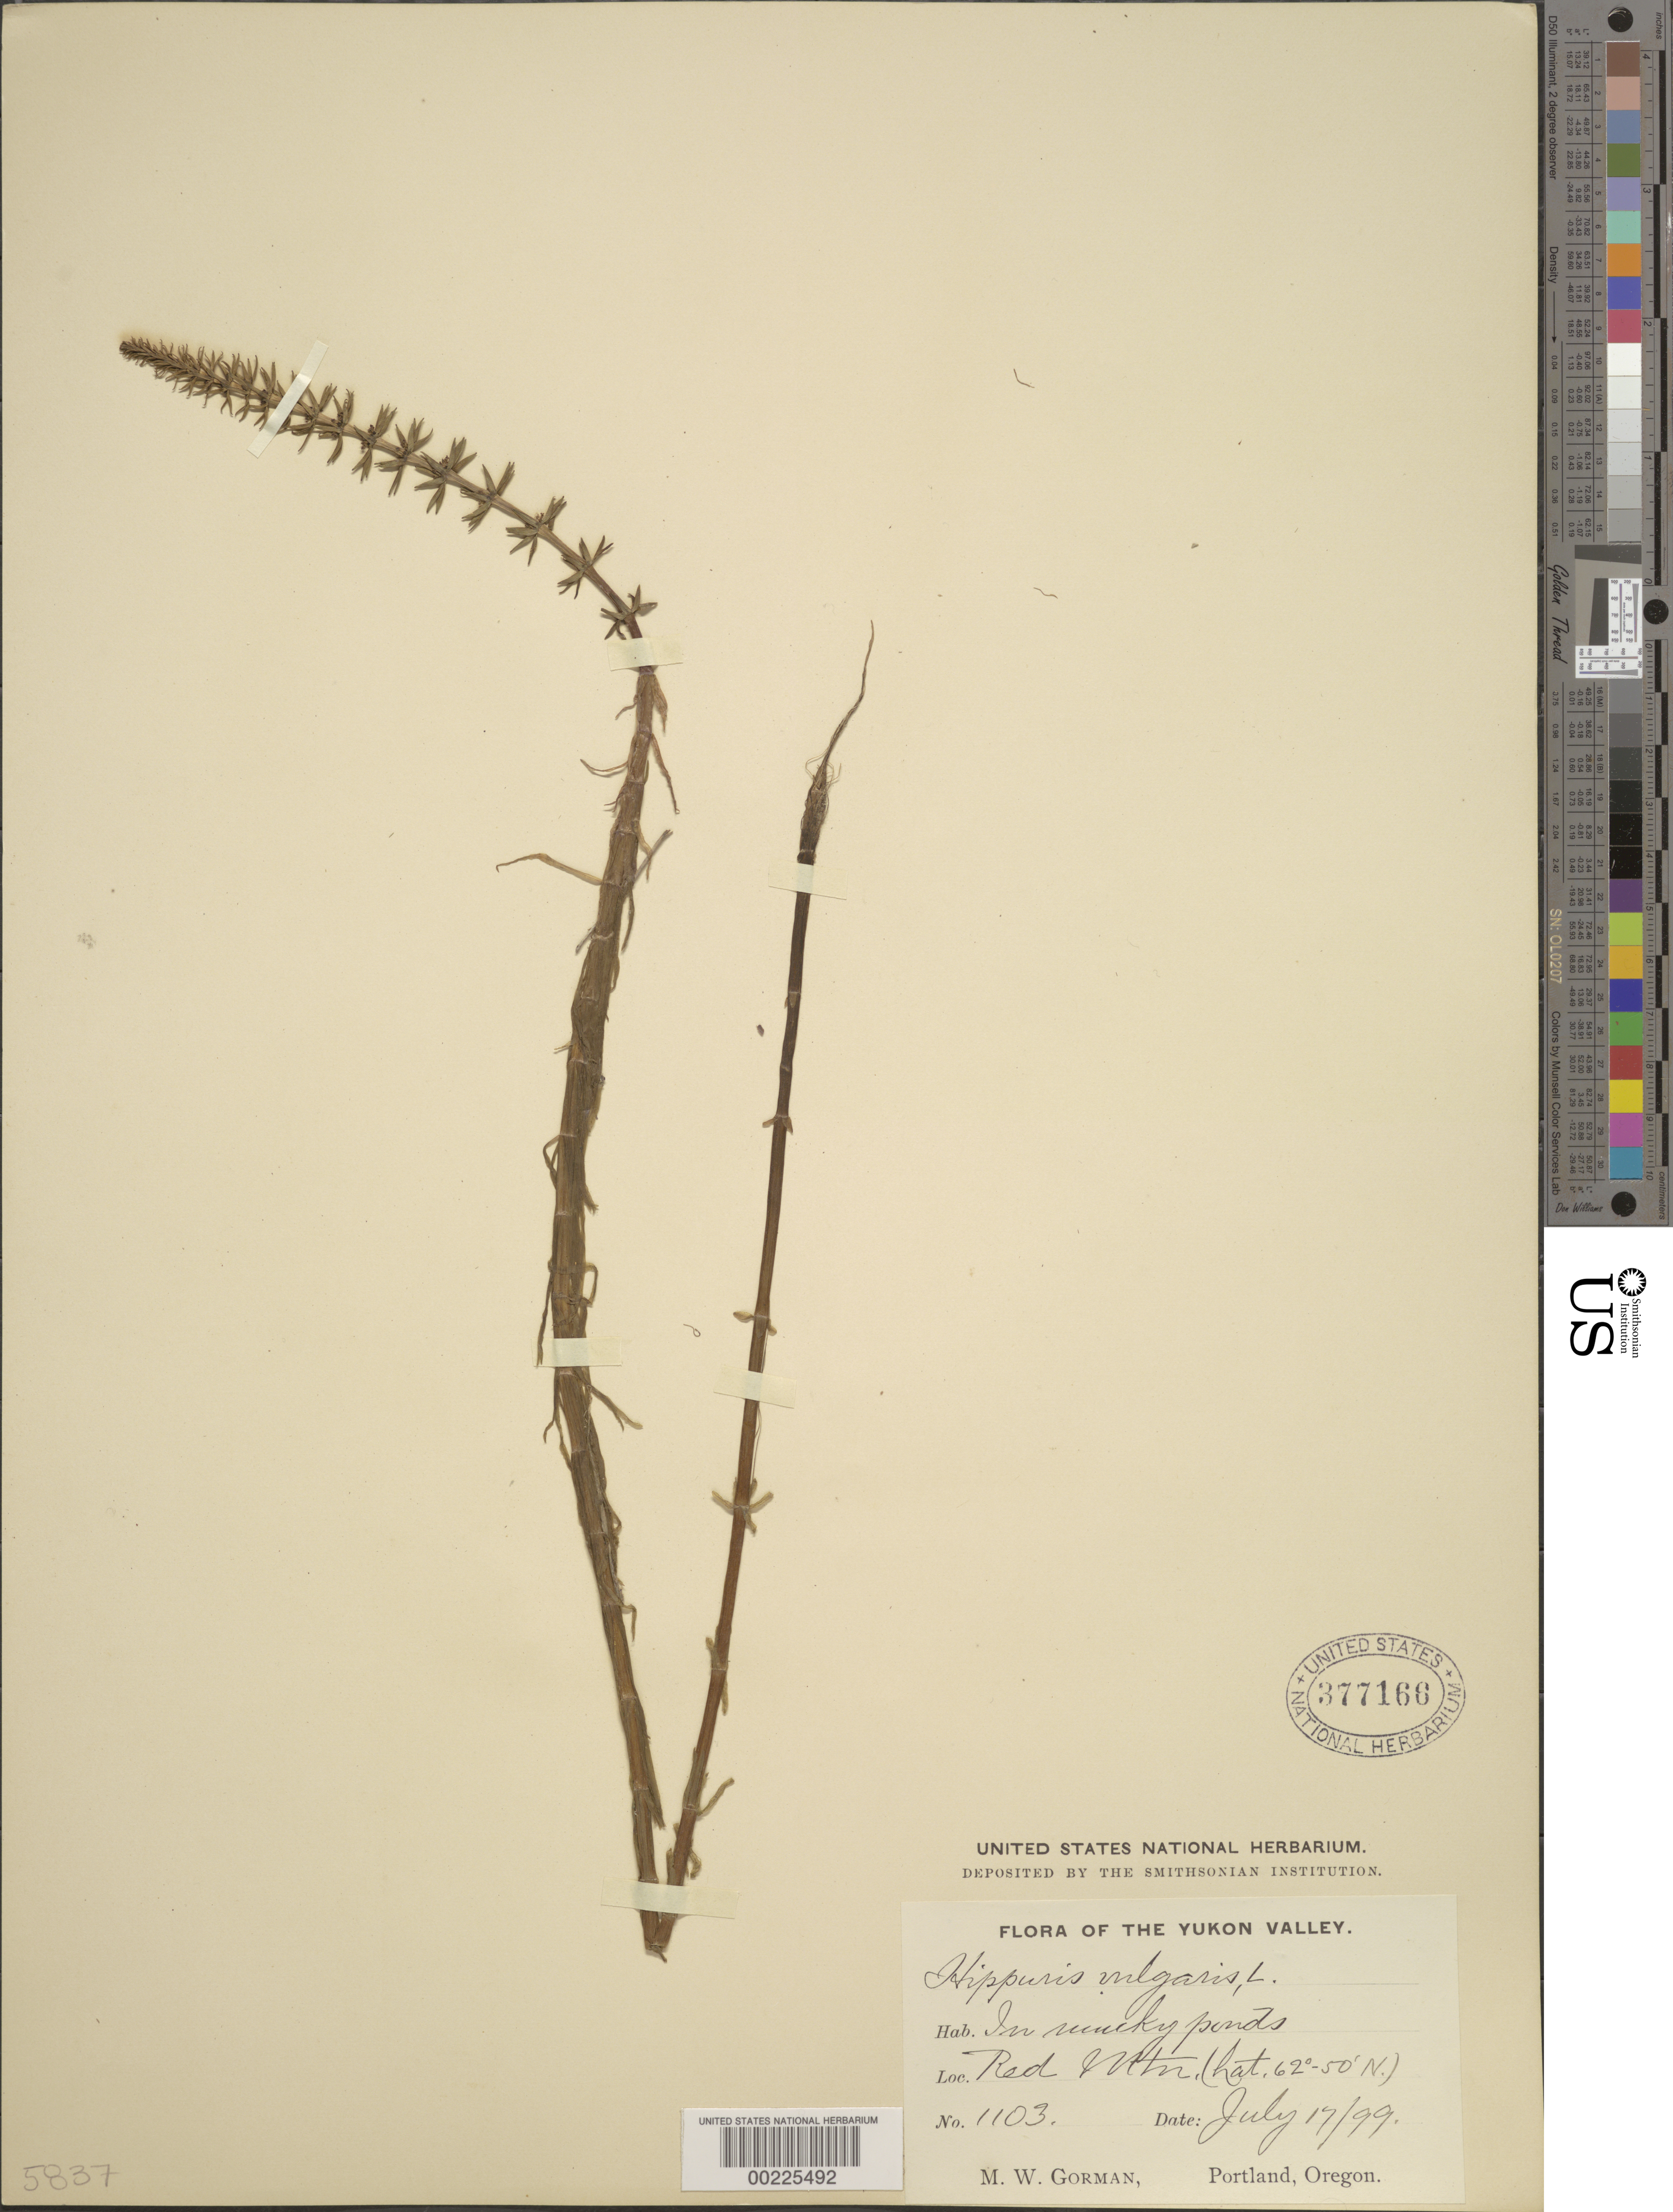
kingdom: Plantae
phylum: Tracheophyta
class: Magnoliopsida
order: Lamiales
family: Plantaginaceae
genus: Hippuris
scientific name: Hippuris vulgaris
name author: L.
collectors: M. W. Gorman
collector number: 1103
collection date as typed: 17 Jul 1899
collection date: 1899-07-17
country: United States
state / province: Alaska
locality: Red mountain; yukon valley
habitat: In mucky ponds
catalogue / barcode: US 377166